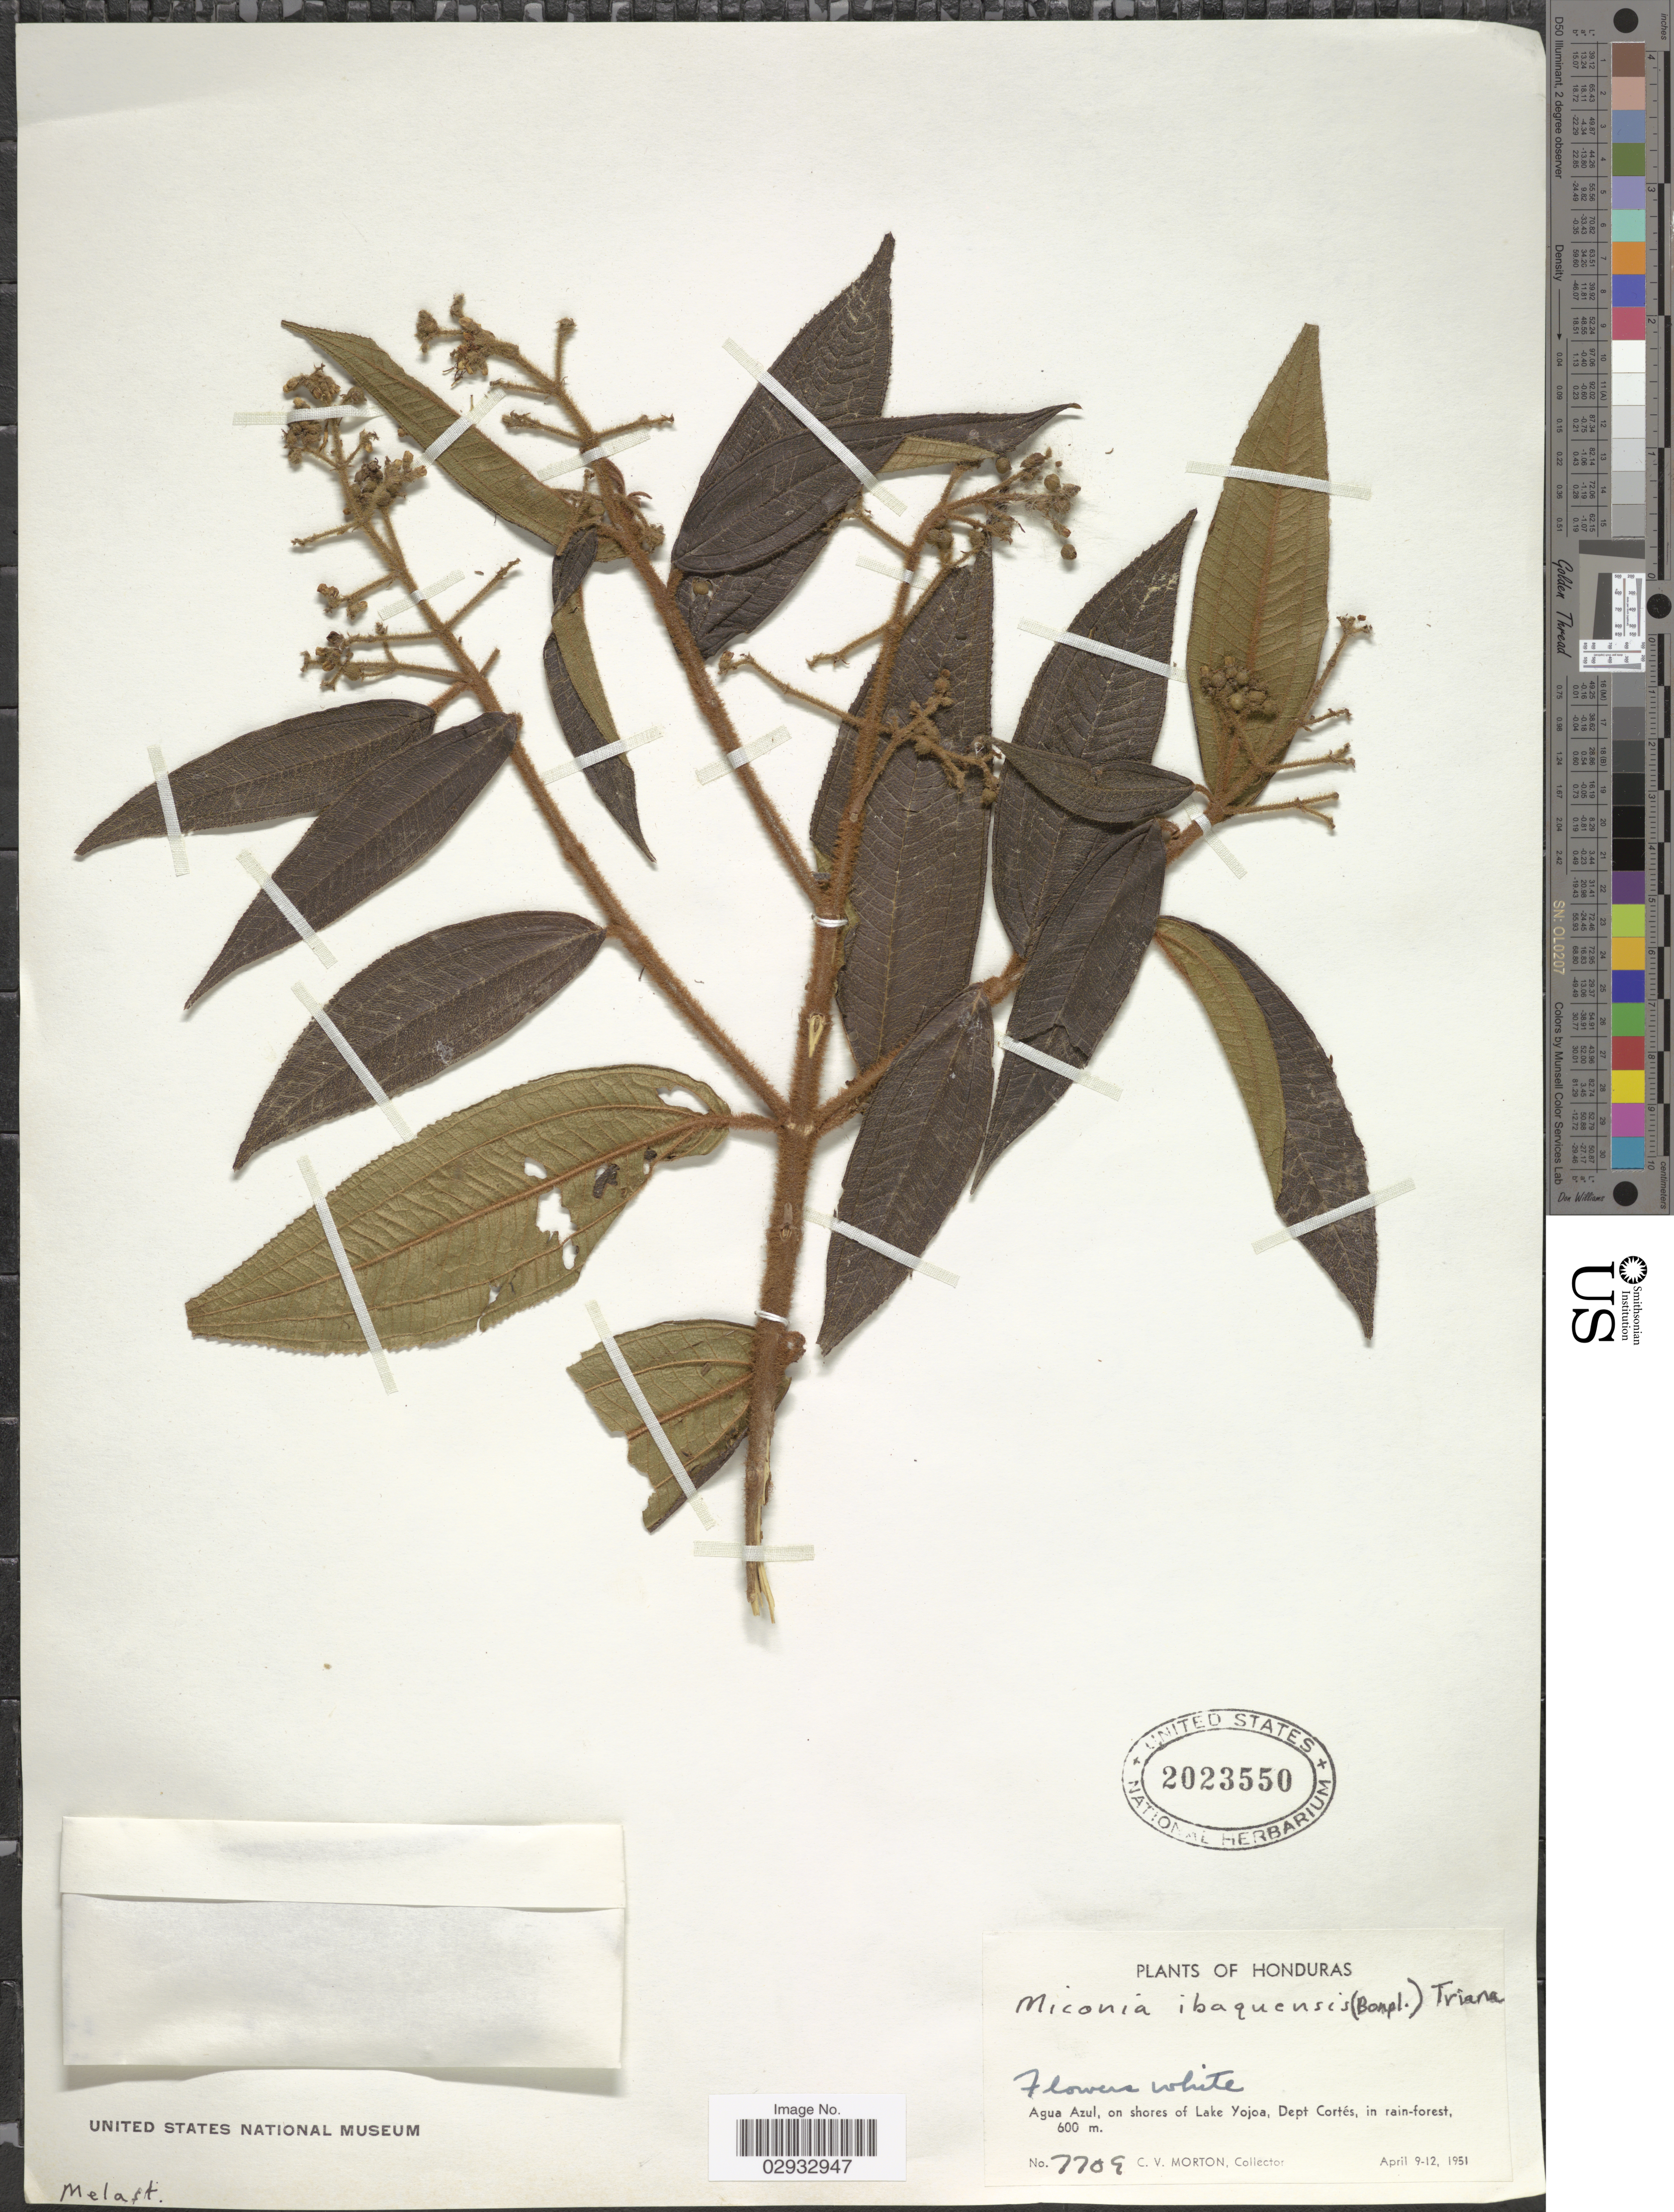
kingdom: Plantae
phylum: Tracheophyta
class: Magnoliopsida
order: Myrtales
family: Melastomataceae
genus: Miconia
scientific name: Miconia ibaguensis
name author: (Bonpl.) Triana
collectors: C. V. Morton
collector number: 7709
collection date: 1951-04-09/1951-04-12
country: Honduras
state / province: Cortés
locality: Agua Azul, on shores of Lake Yojoa, Dept Cortés, in rain-forest.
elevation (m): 600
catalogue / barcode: US 2023550